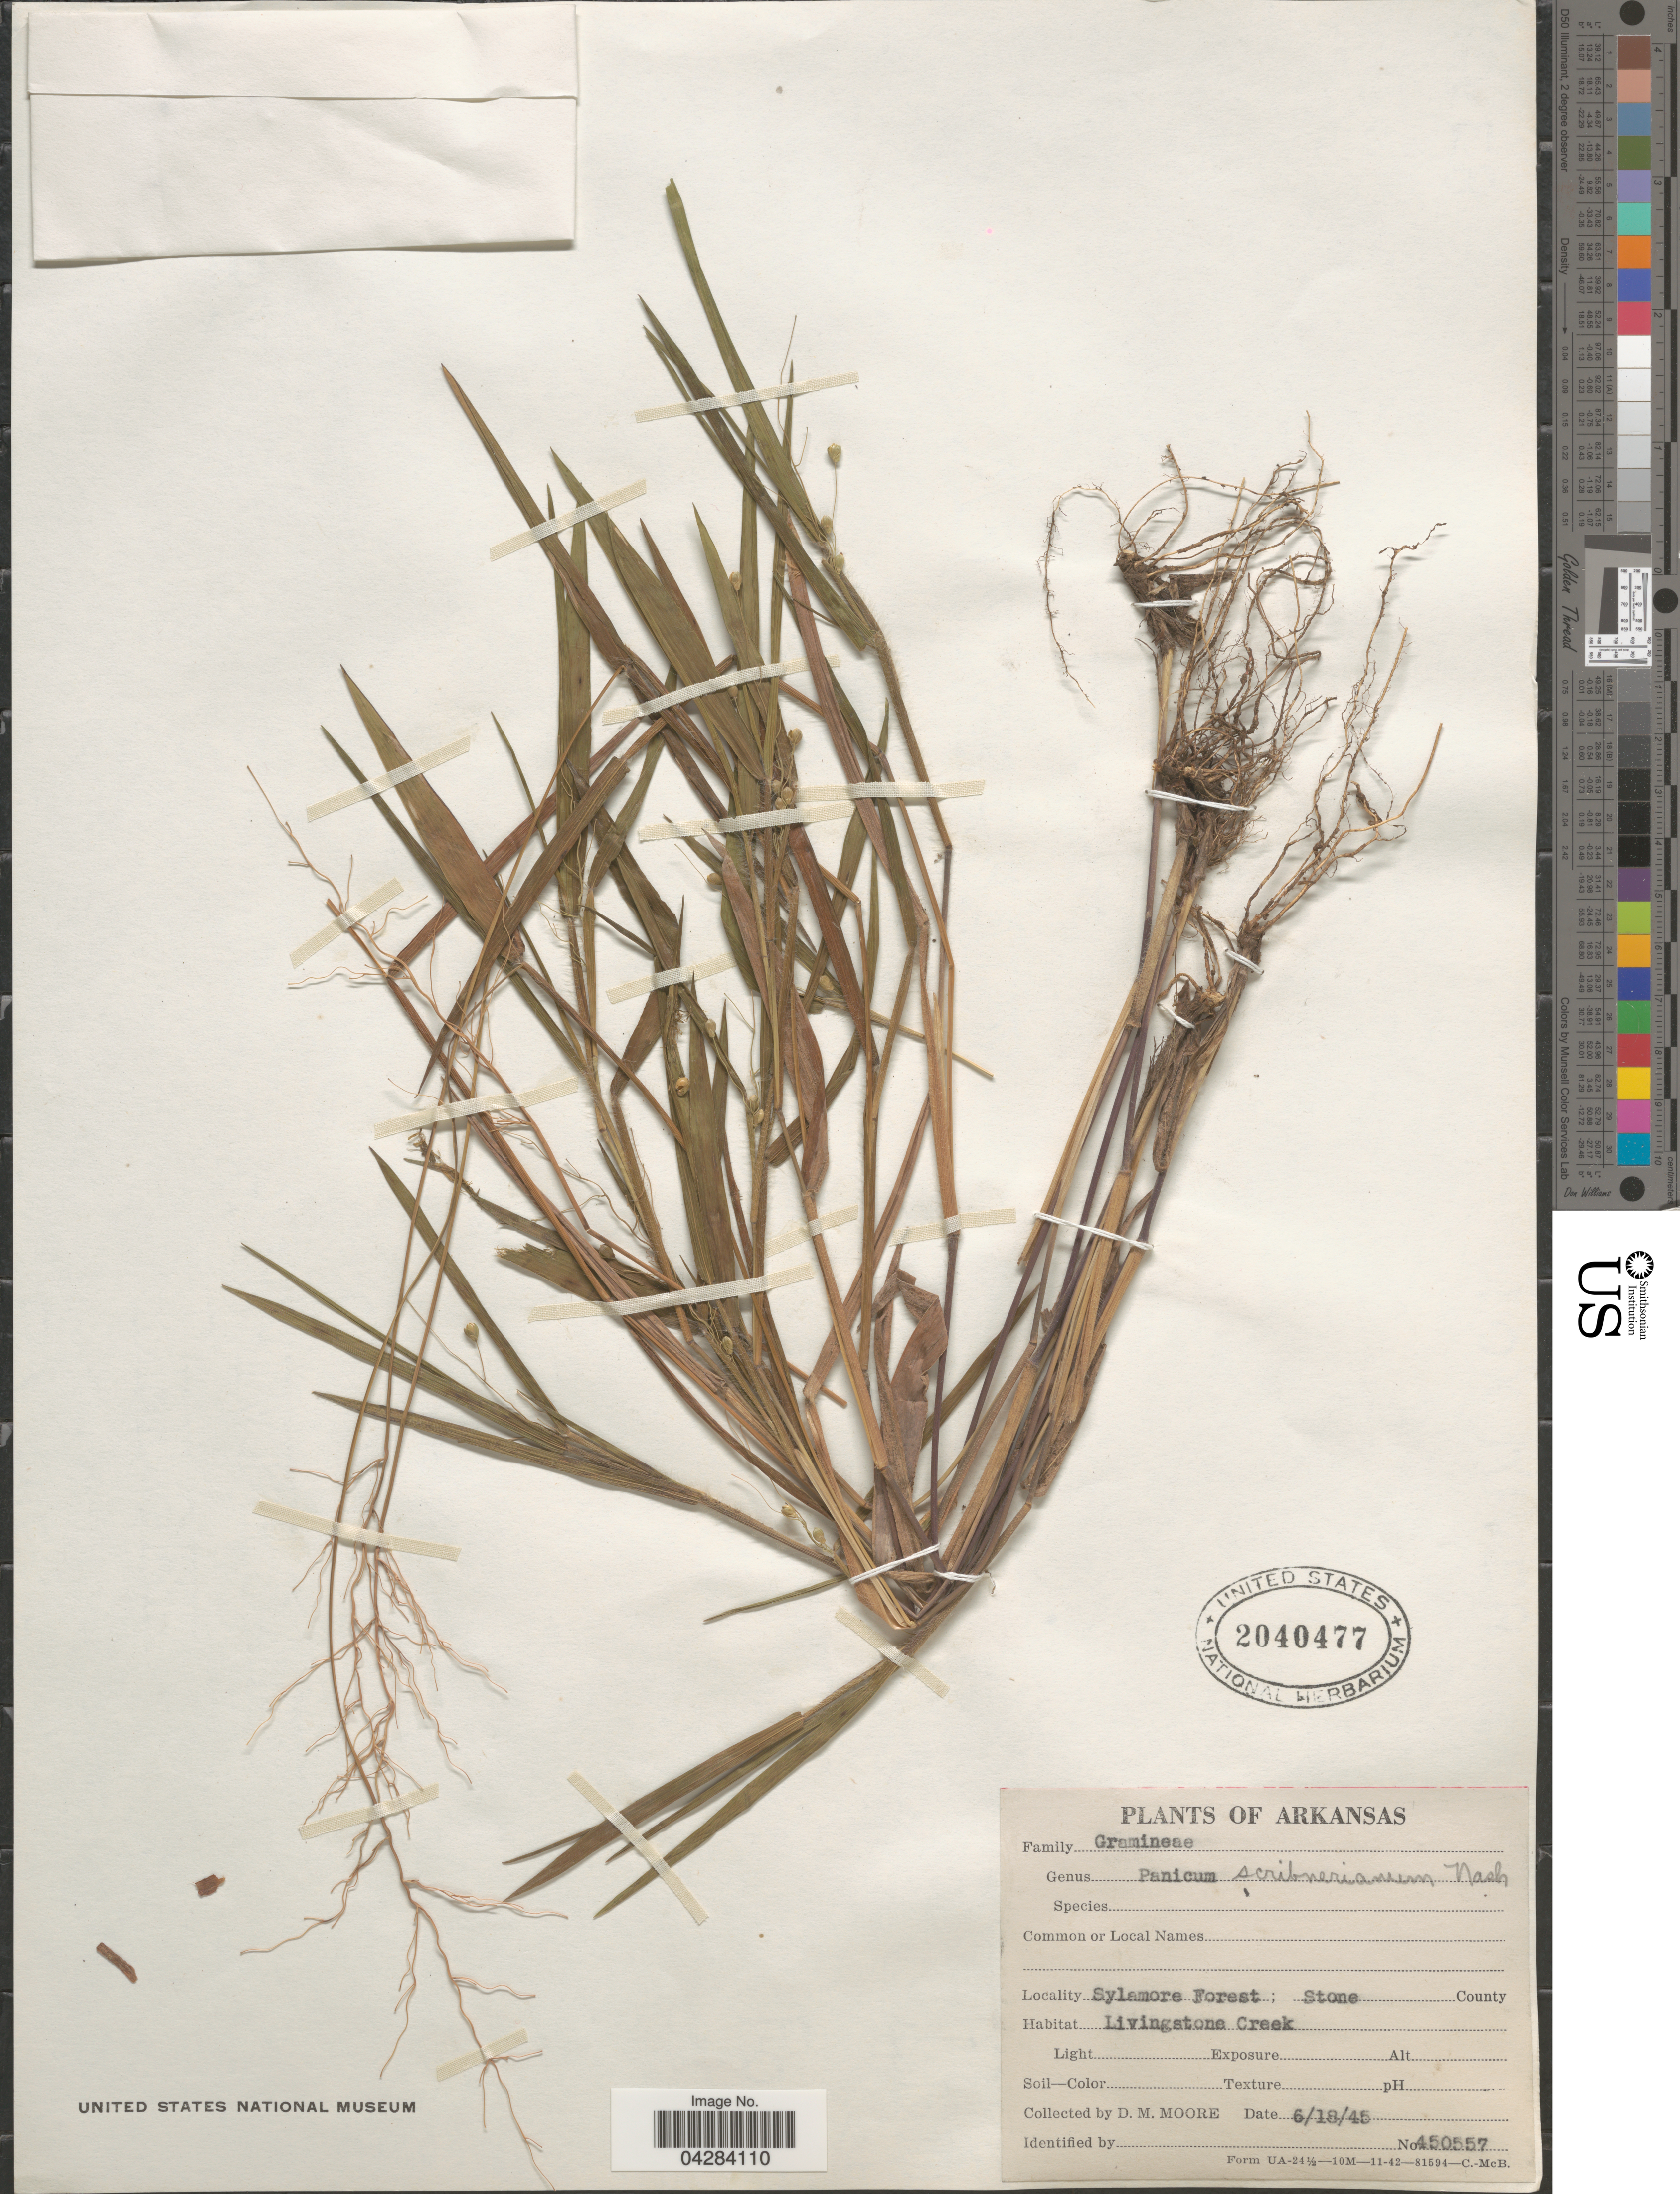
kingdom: Plantae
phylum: Tracheophyta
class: Liliopsida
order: Poales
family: Poaceae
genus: Dichanthelium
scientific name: Dichanthelium oligosanthes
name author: (Schult.) Gould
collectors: D. Moore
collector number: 450557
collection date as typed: Transcribed d/m/y: 18/6/45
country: United States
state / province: Arkansas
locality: Sylamore Forest; Stone County. Livingstone Creek.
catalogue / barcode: US 2040477